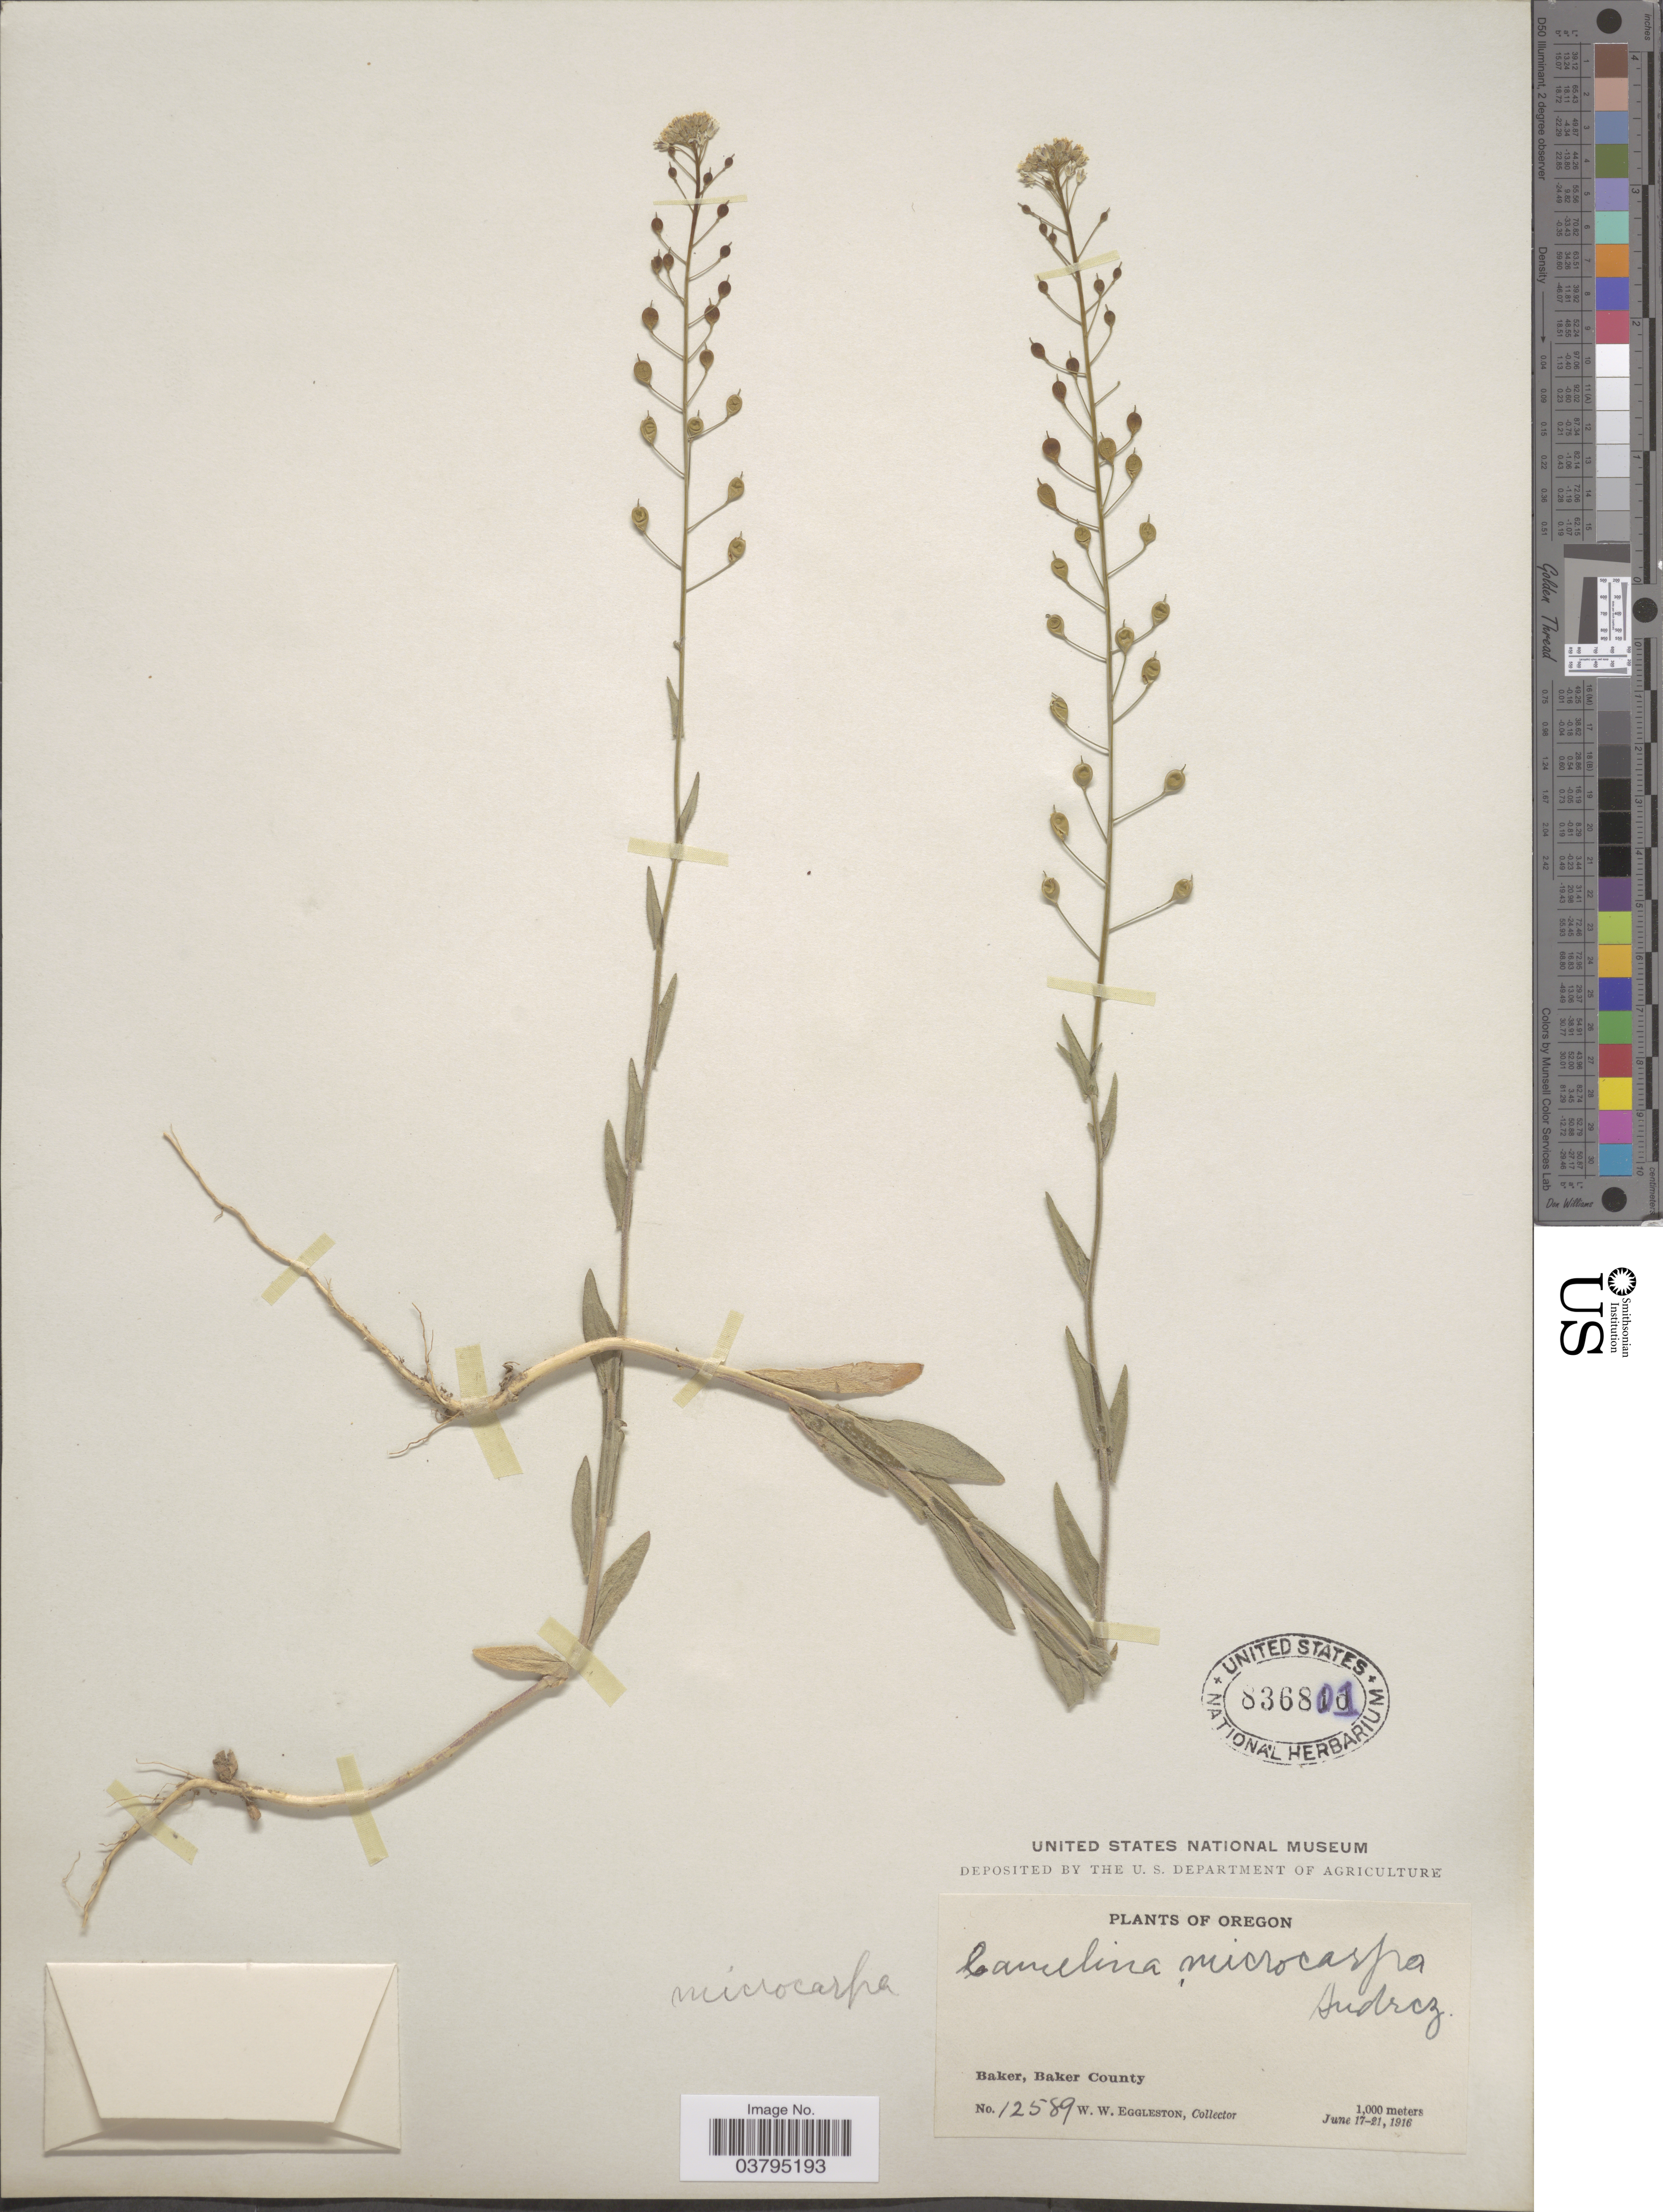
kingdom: Plantae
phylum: Tracheophyta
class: Magnoliopsida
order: Brassicales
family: Brassicaceae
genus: Camelina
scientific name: Camelina microcarpa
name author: DC.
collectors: W. W. Eggleston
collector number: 12589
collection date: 1916-06-17/1916-06-21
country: United States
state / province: Oregon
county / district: Baker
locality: Baker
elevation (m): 1000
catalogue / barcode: US 836801